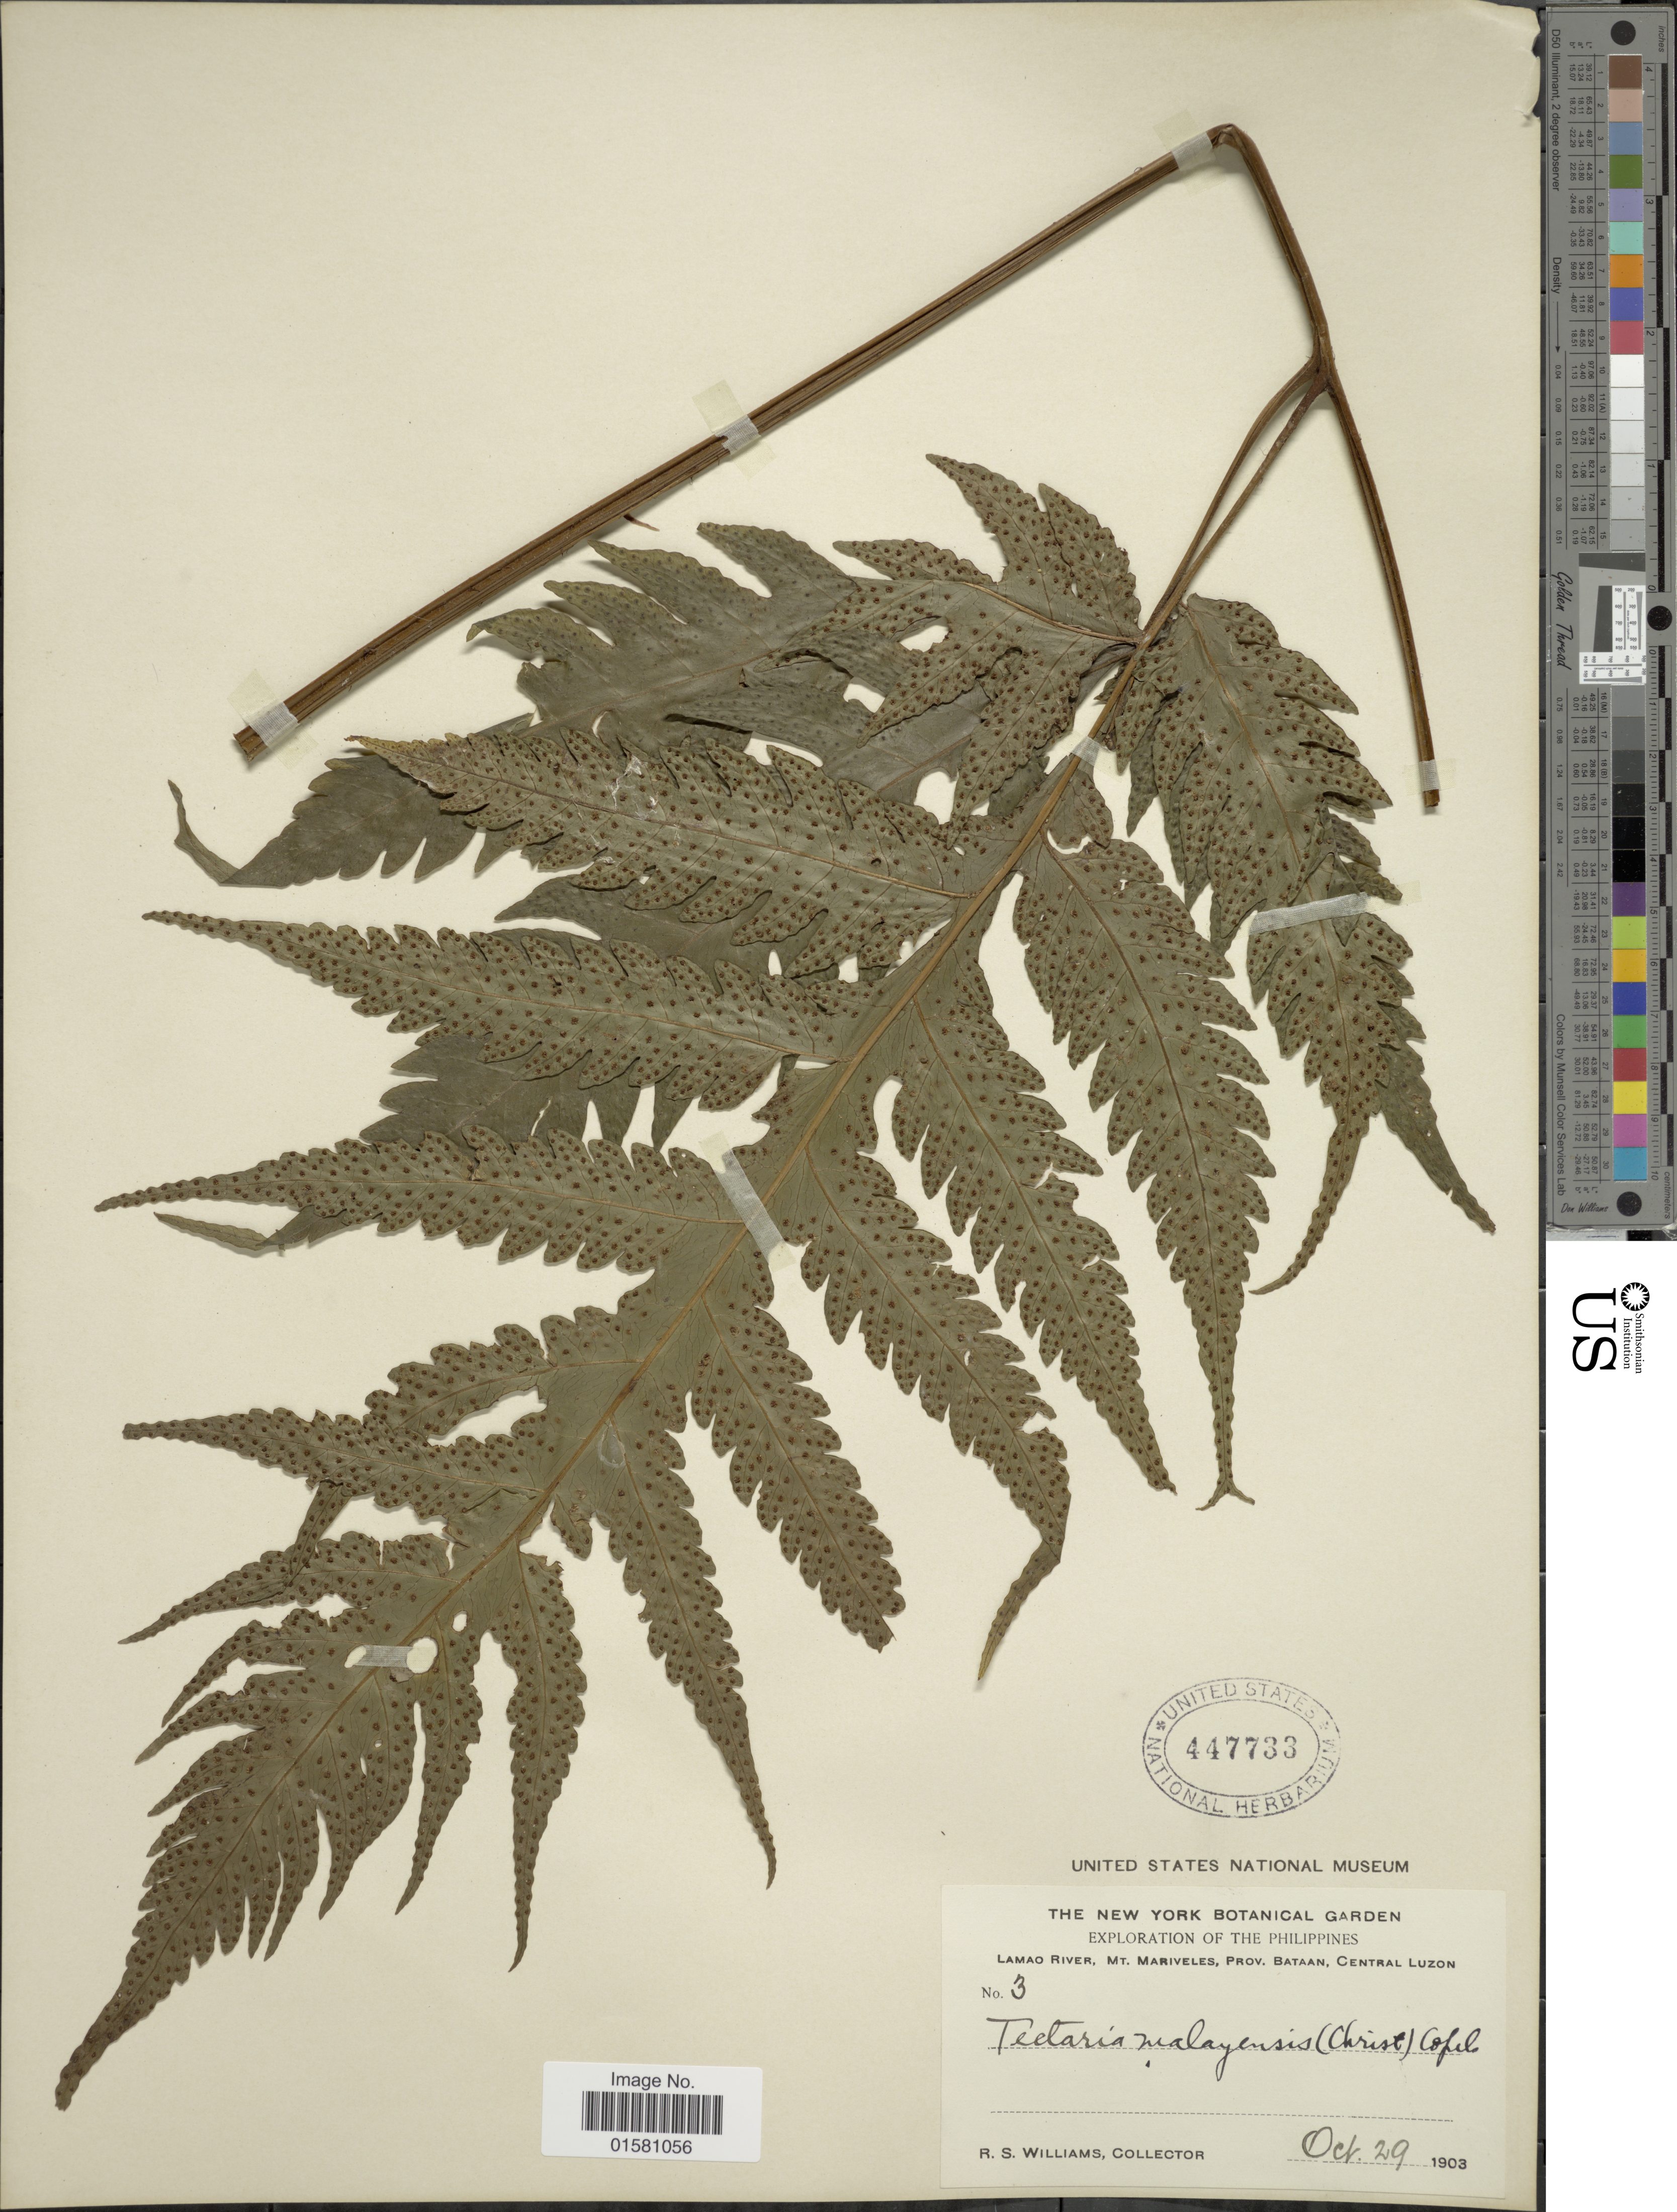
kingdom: Plantae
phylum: Tracheophyta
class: Polypodiopsida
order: Polypodiales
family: Tectariaceae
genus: Tectaria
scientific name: Tectaria griffithii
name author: (Baker) C. Chr.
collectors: R. S. Williams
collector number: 3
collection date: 1903-10-19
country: Philippines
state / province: Central Luzon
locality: Lamao River, Mt. Mariveles, Prov. Bataan, Central Luzon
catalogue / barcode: US 447733